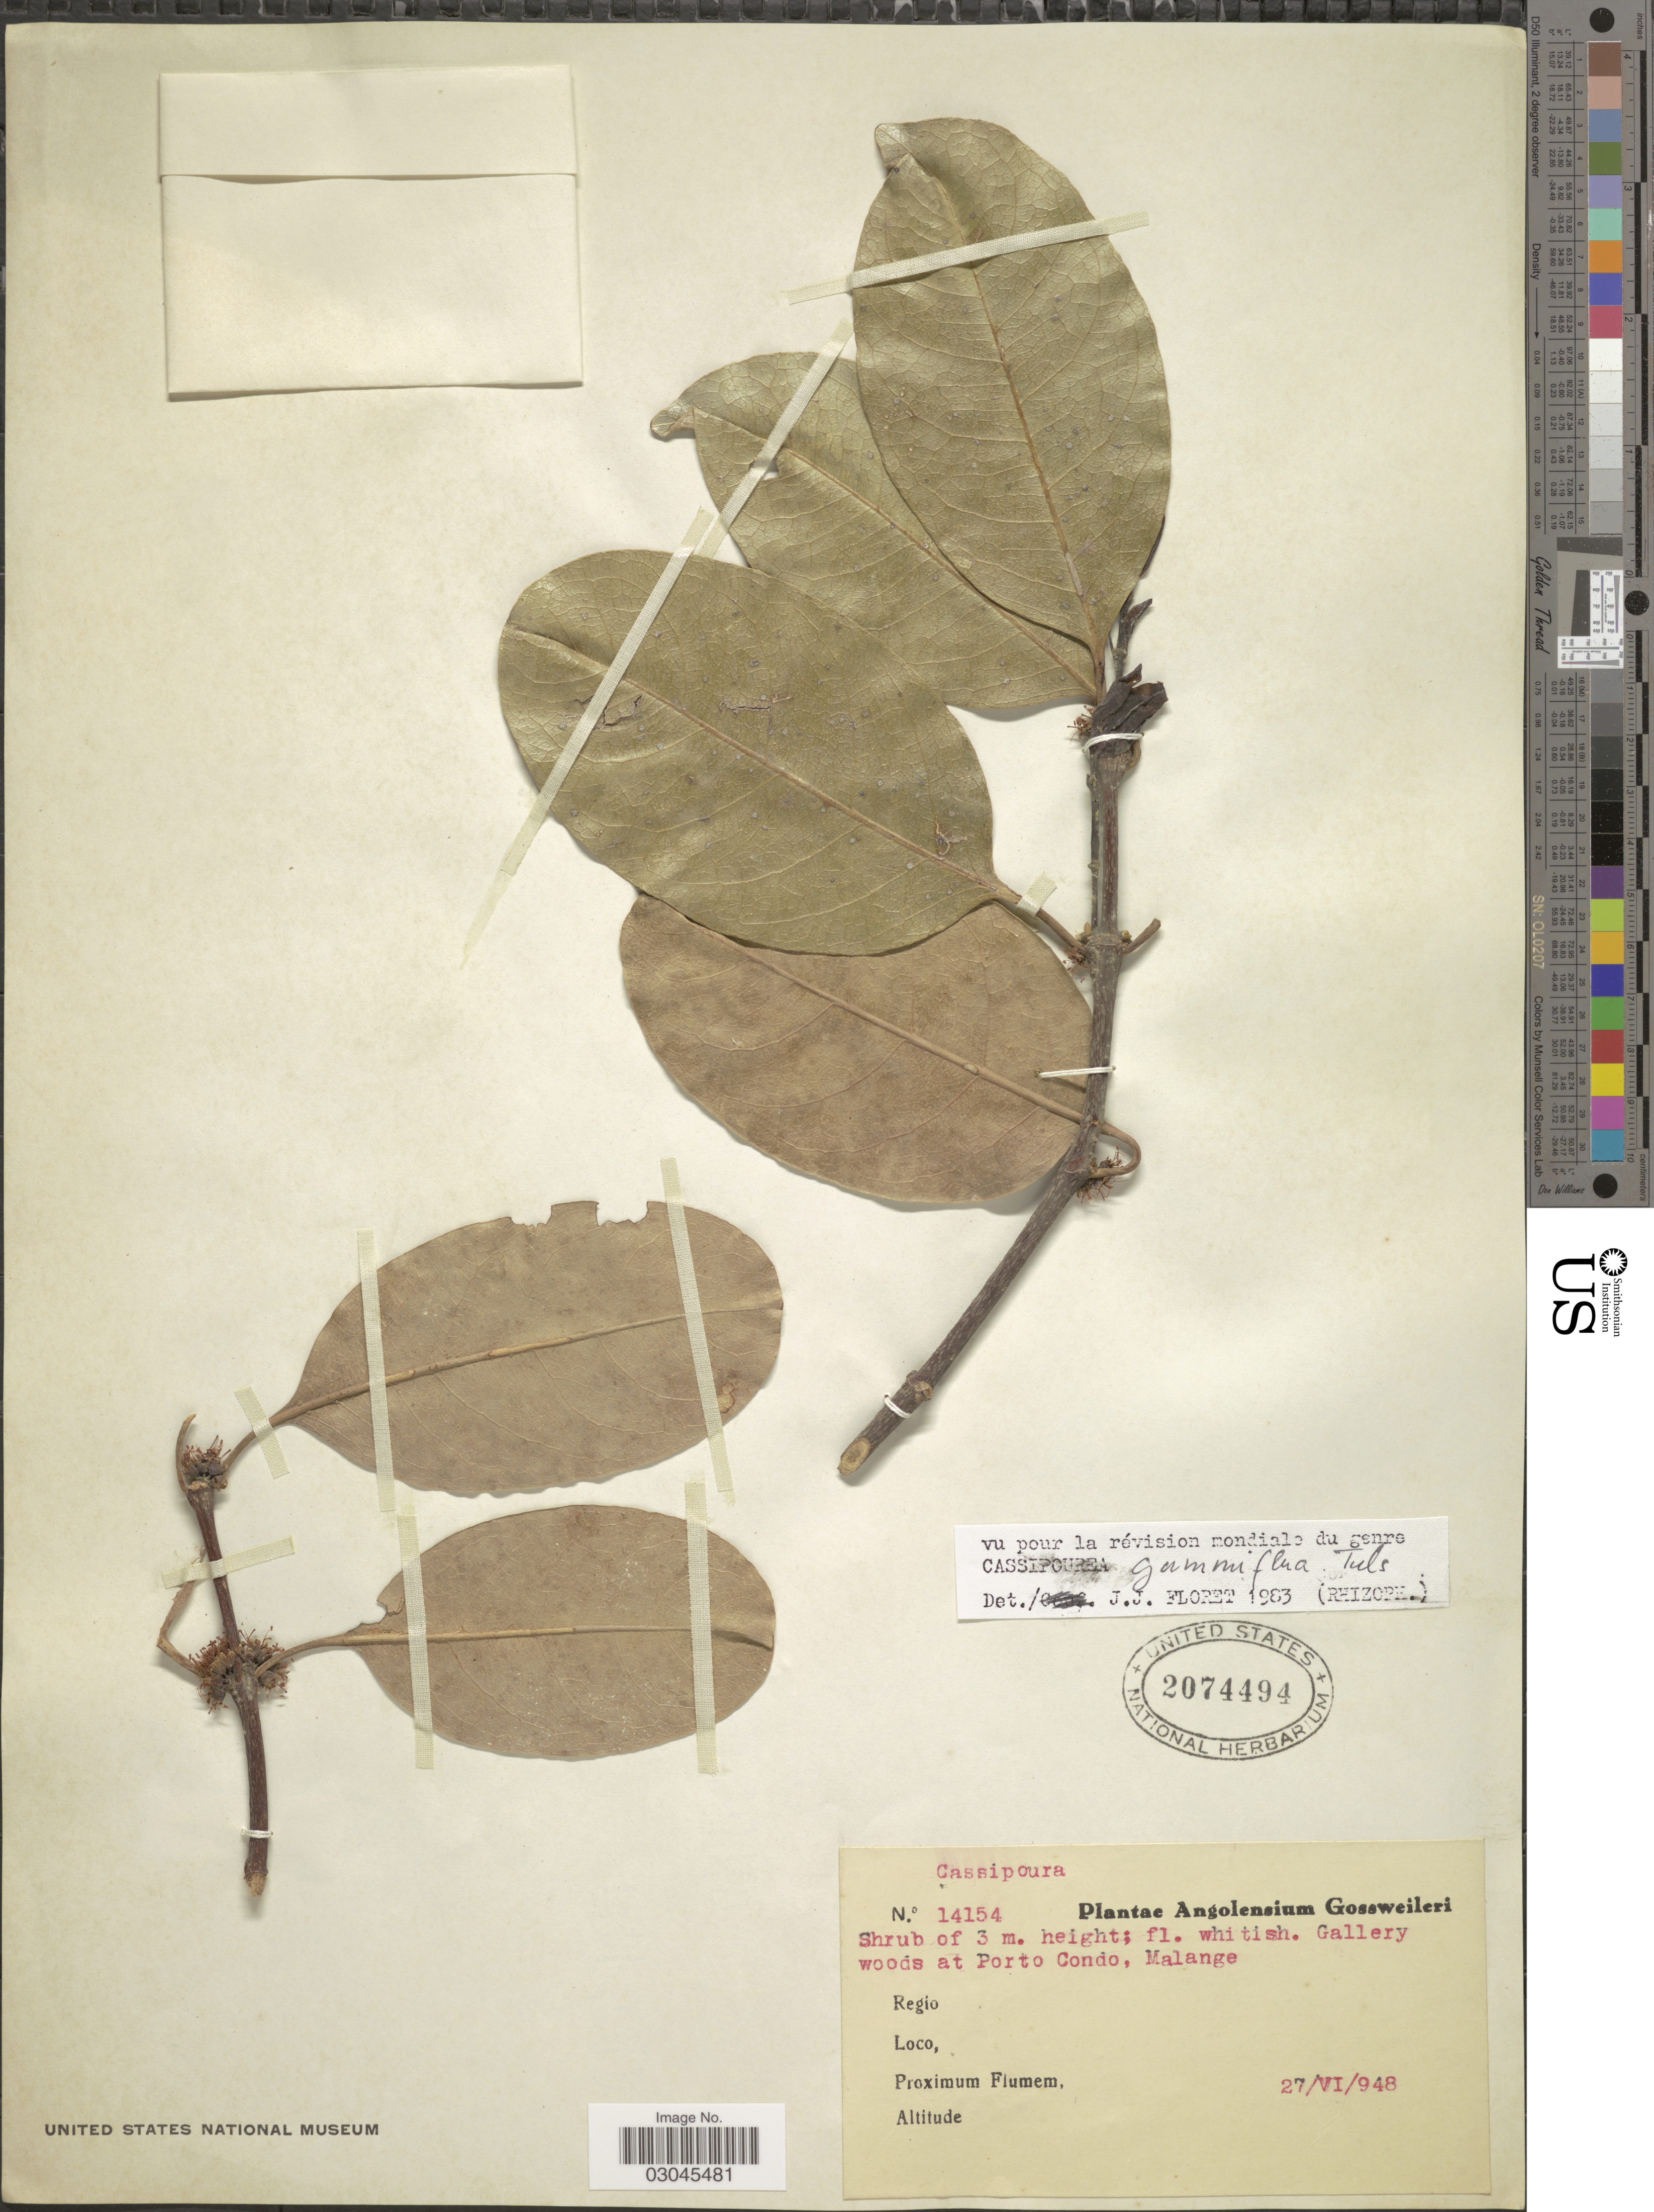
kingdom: Plantae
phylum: Tracheophyta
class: Magnoliopsida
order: Malpighiales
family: Rhizophoraceae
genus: Cassipourea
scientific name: Cassipourea gummiflua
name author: Tul.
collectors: -. Gossweiler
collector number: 14154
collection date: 1948-06-27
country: Angola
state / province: Malange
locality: Gallery woods at Porto Condo, Malange.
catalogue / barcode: US 2074494